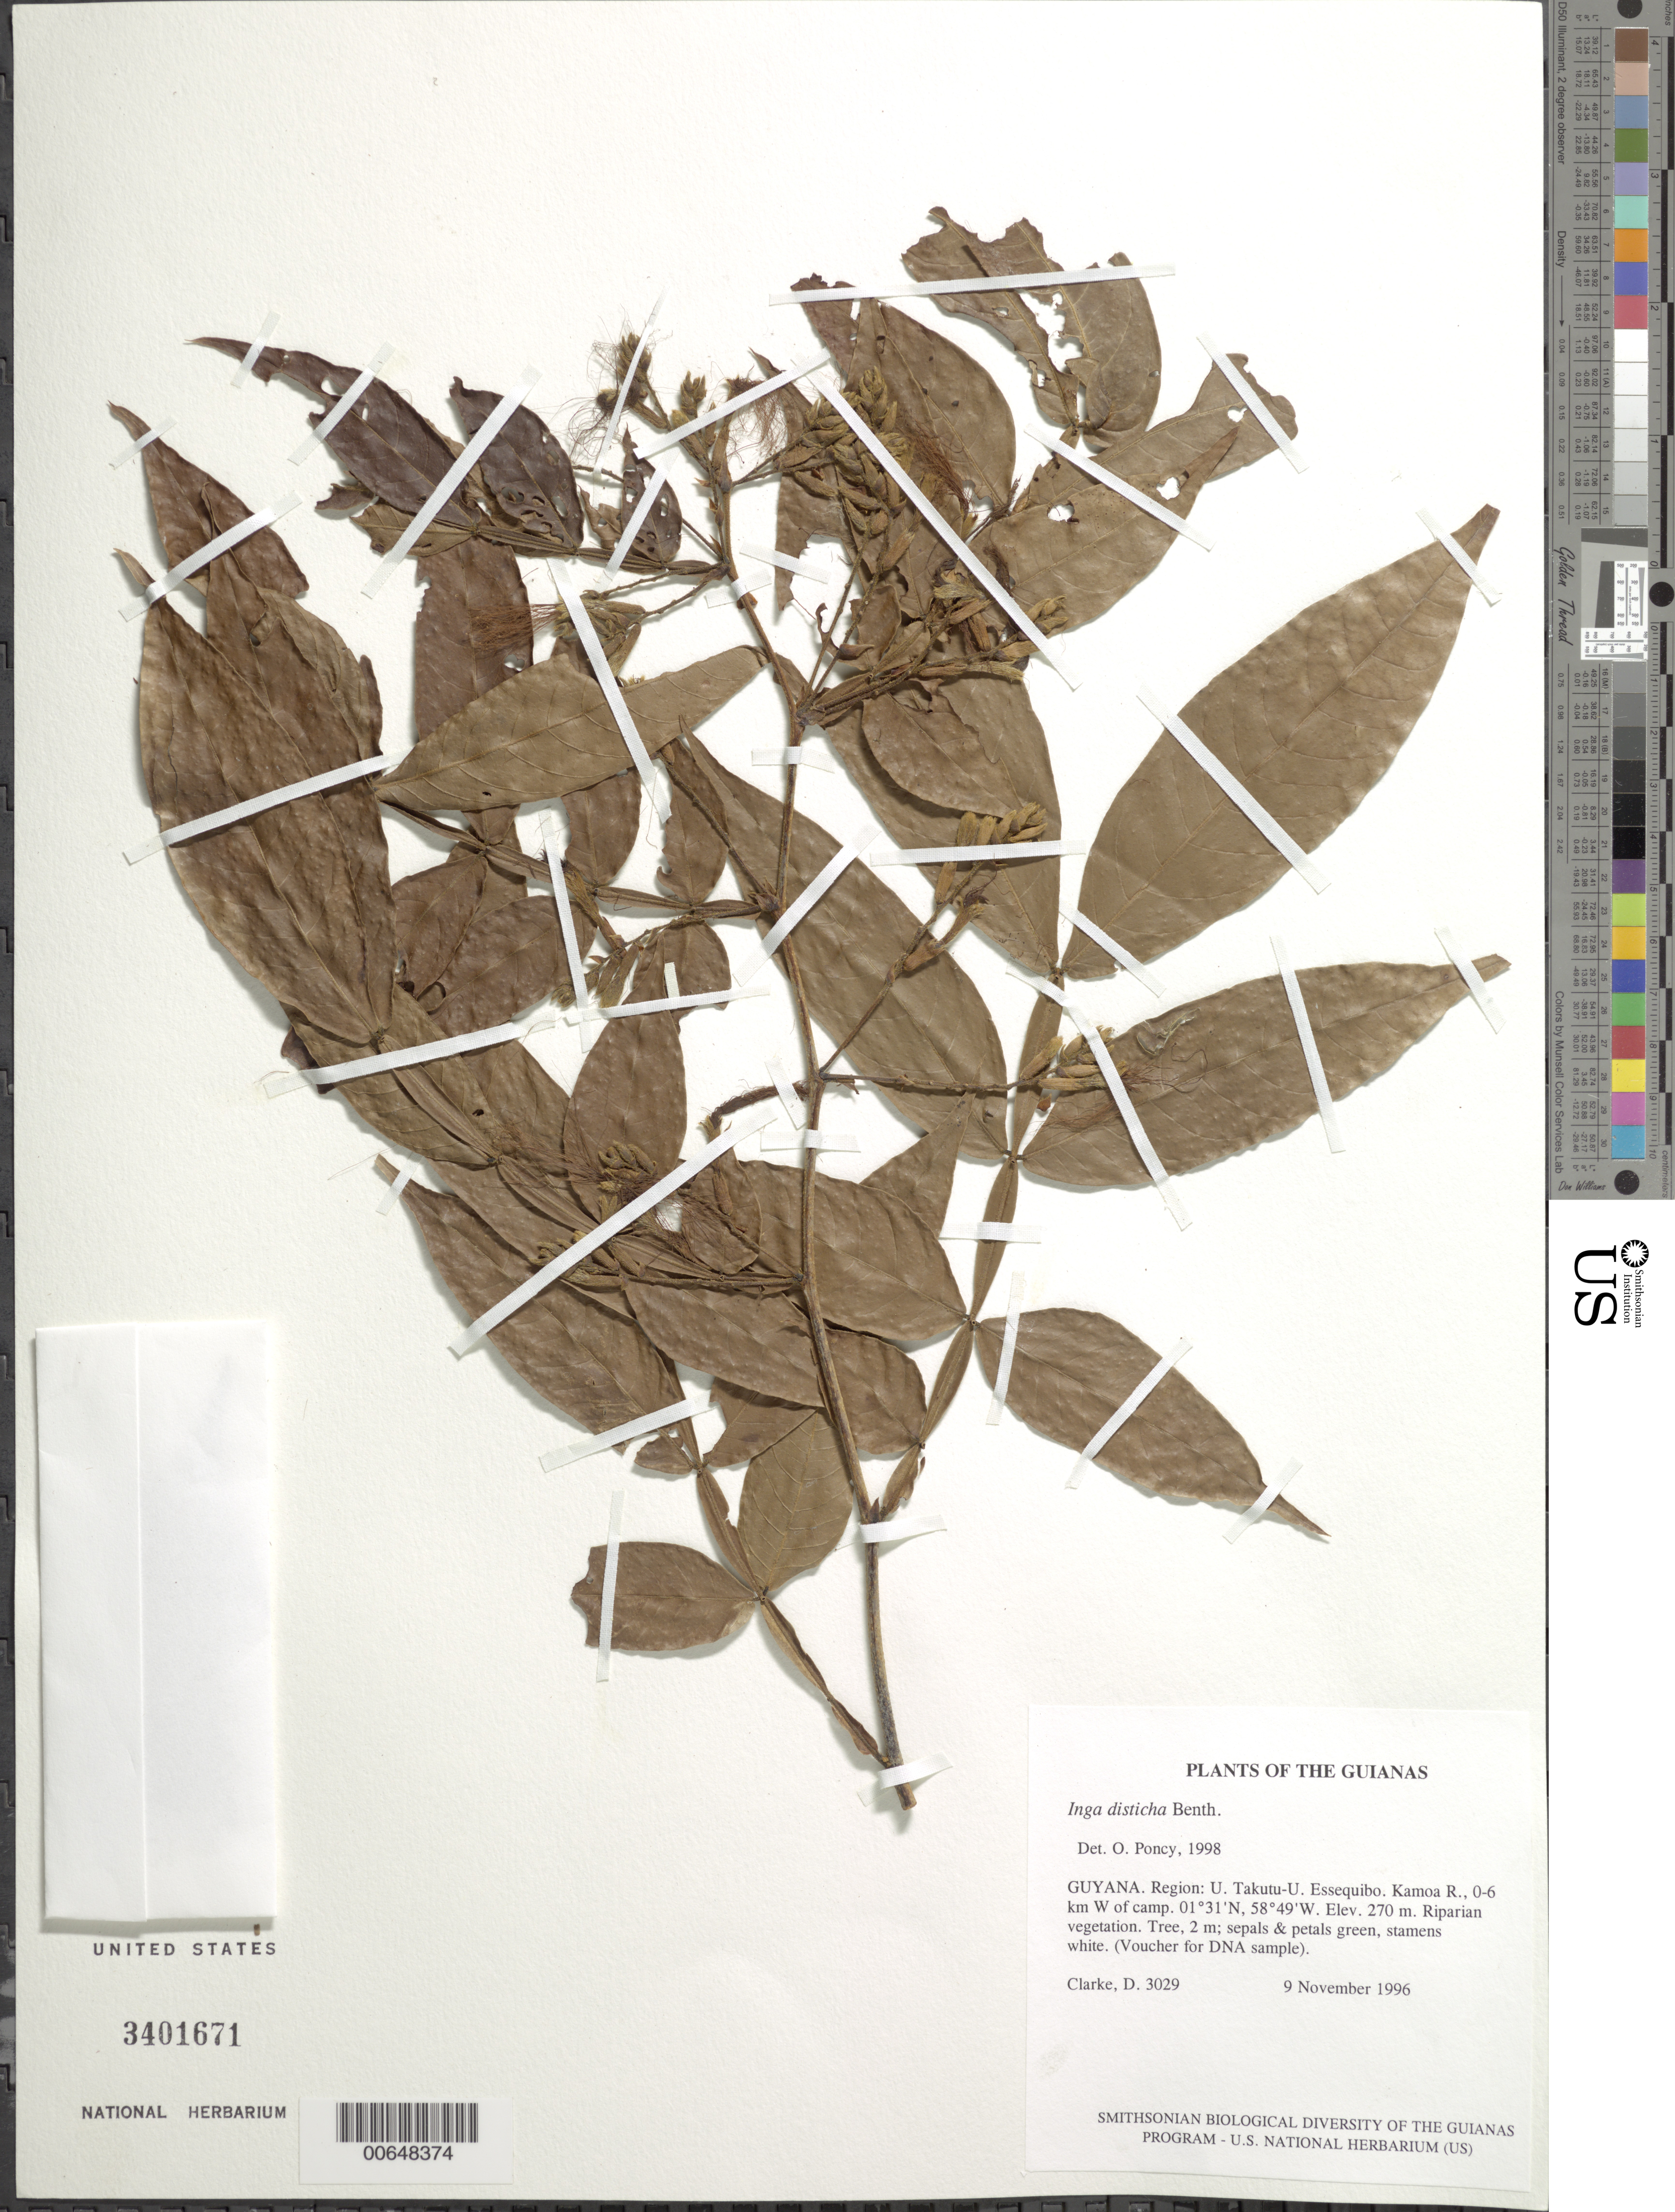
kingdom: Plantae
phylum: Tracheophyta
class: Magnoliopsida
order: Fabales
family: Fabaceae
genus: Inga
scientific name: Inga disticha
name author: Benth.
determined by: Poncy, O.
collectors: H. D. Clarke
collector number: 3029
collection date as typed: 9 November 1996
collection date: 1996-11-09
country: Guyana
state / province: U. Takutu-U. Essequibo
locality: Kamoa R., 0-6 km W of camp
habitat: Riparian vegetation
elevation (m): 270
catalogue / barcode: US 3401671